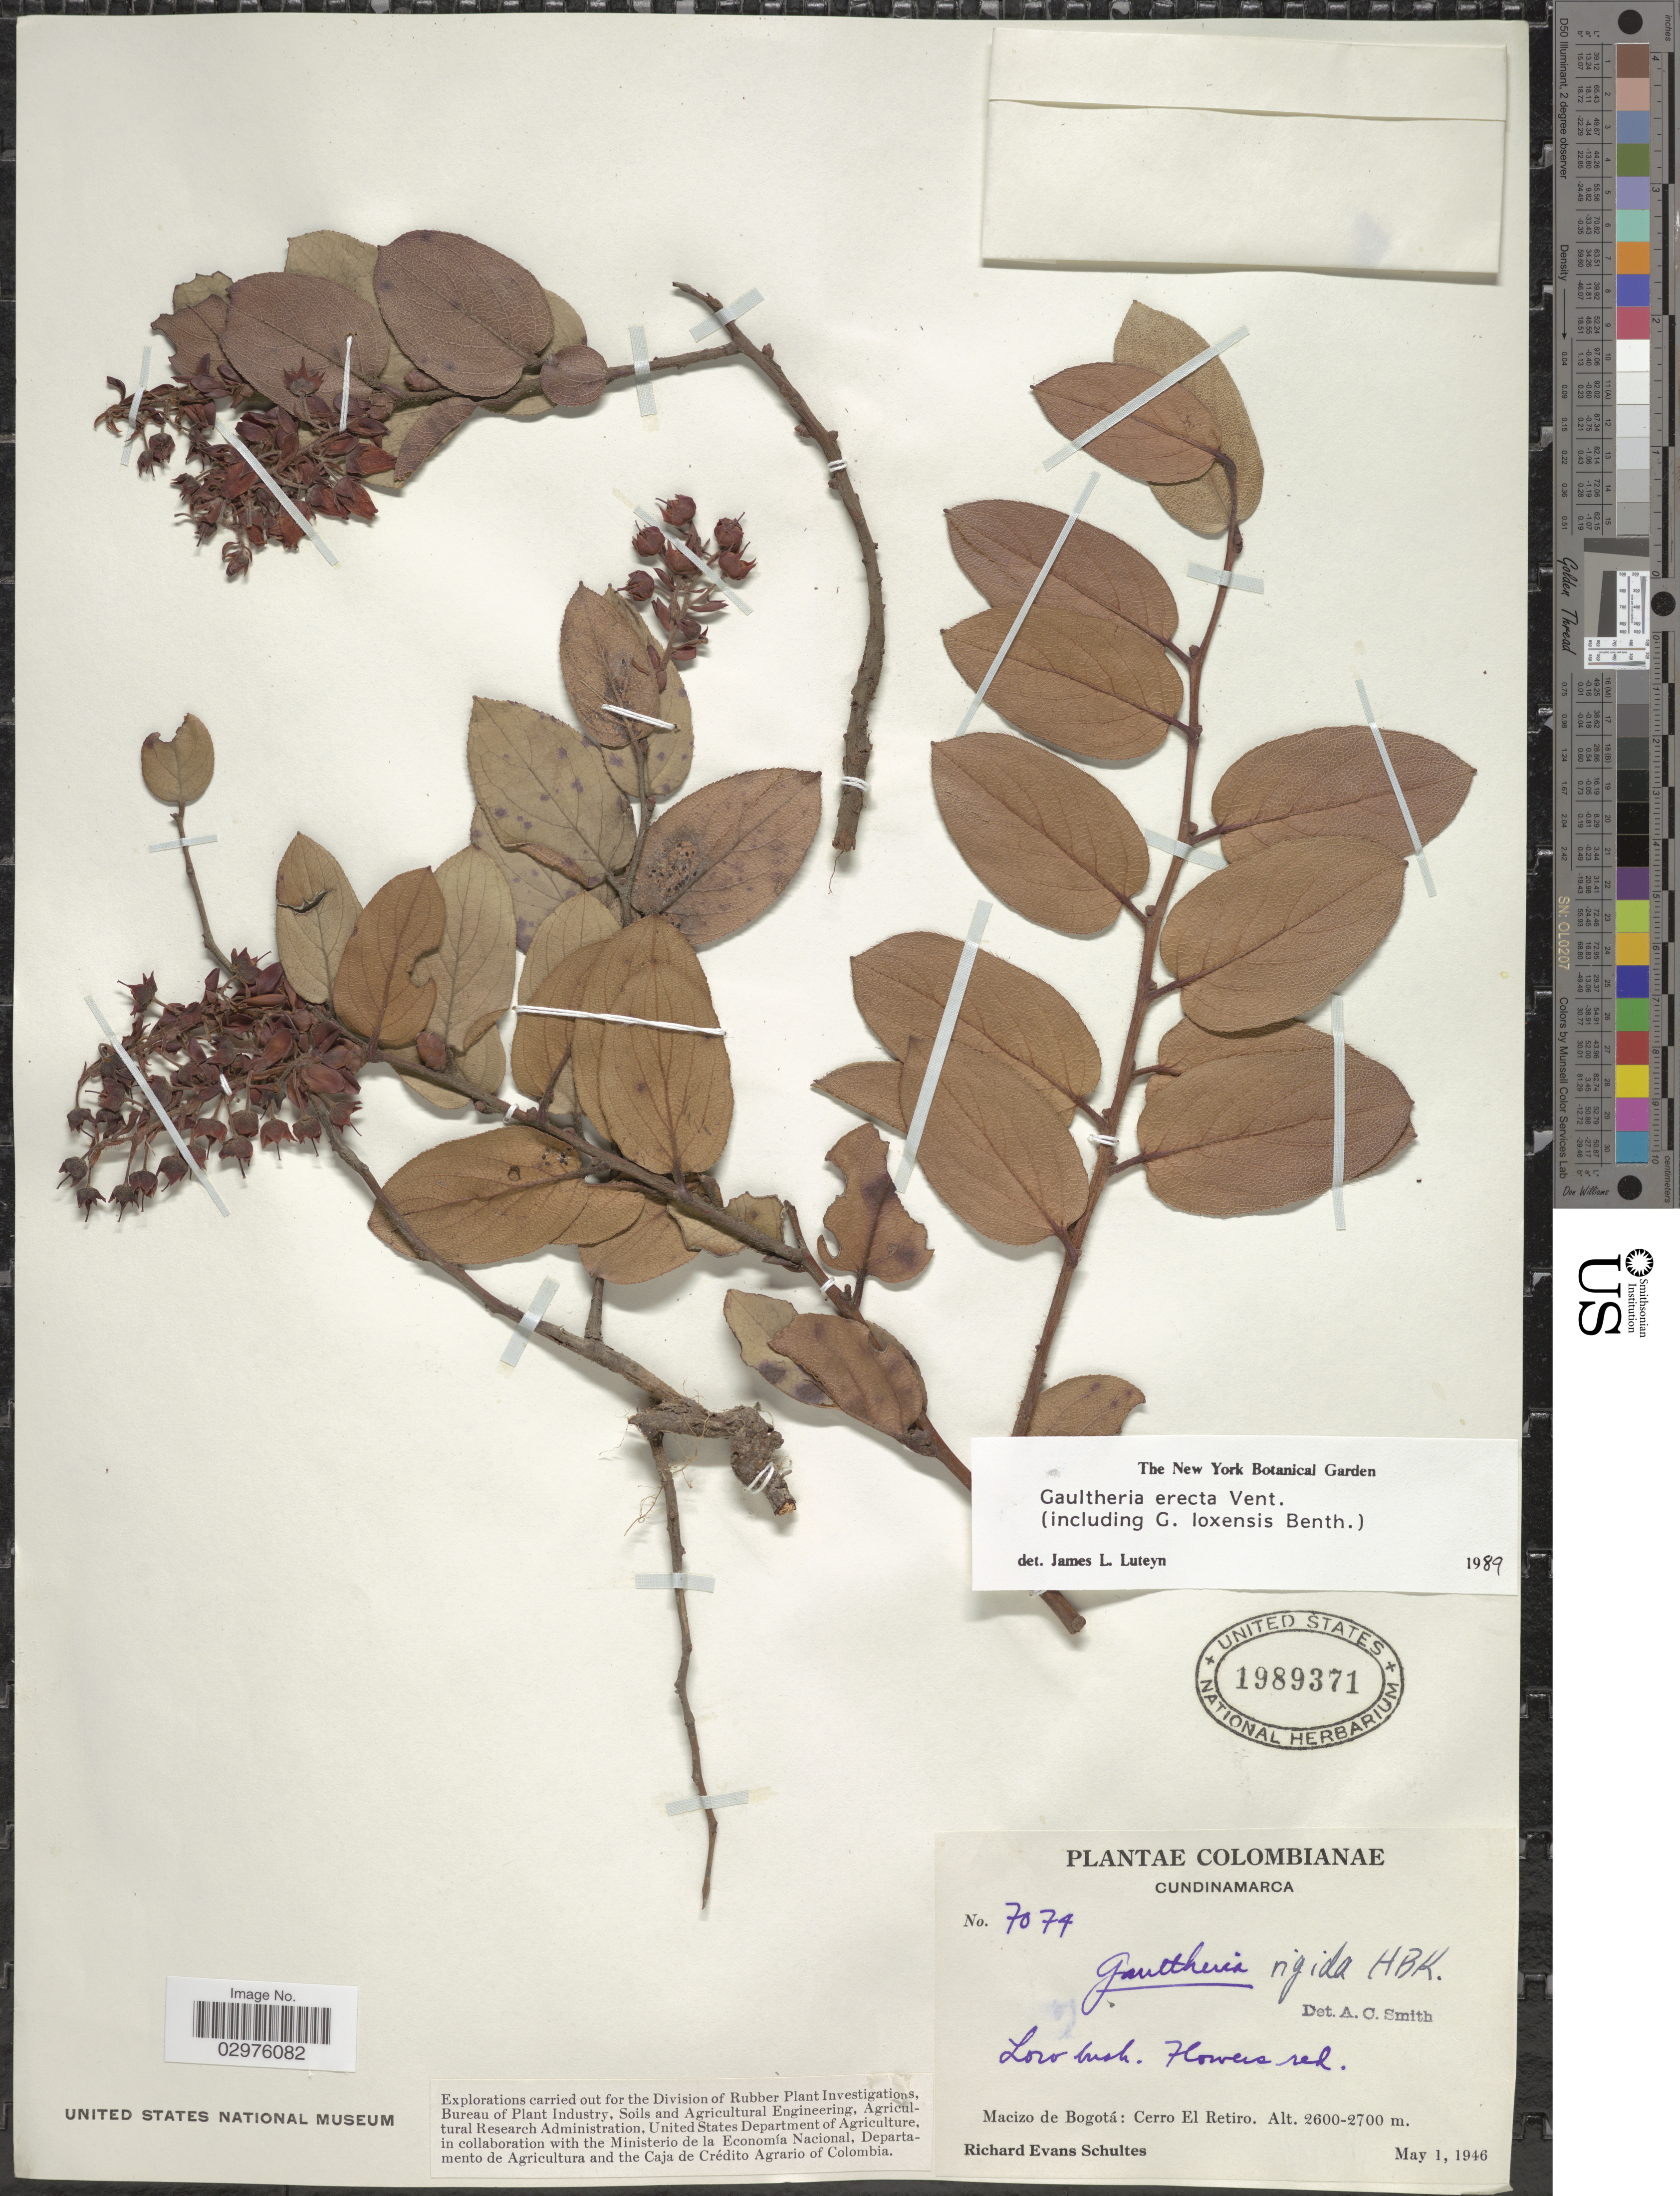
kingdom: Plantae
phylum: Tracheophyta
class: Magnoliopsida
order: Ericales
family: Ericaceae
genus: Gaultheria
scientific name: Gaultheria erecta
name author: Vent.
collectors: R. E. Schultes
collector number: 7074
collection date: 1946-05-01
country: Colombia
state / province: Cundinamarca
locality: Macizo de Bogotá: Cerro El Retiro.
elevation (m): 2600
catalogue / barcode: US 1989371